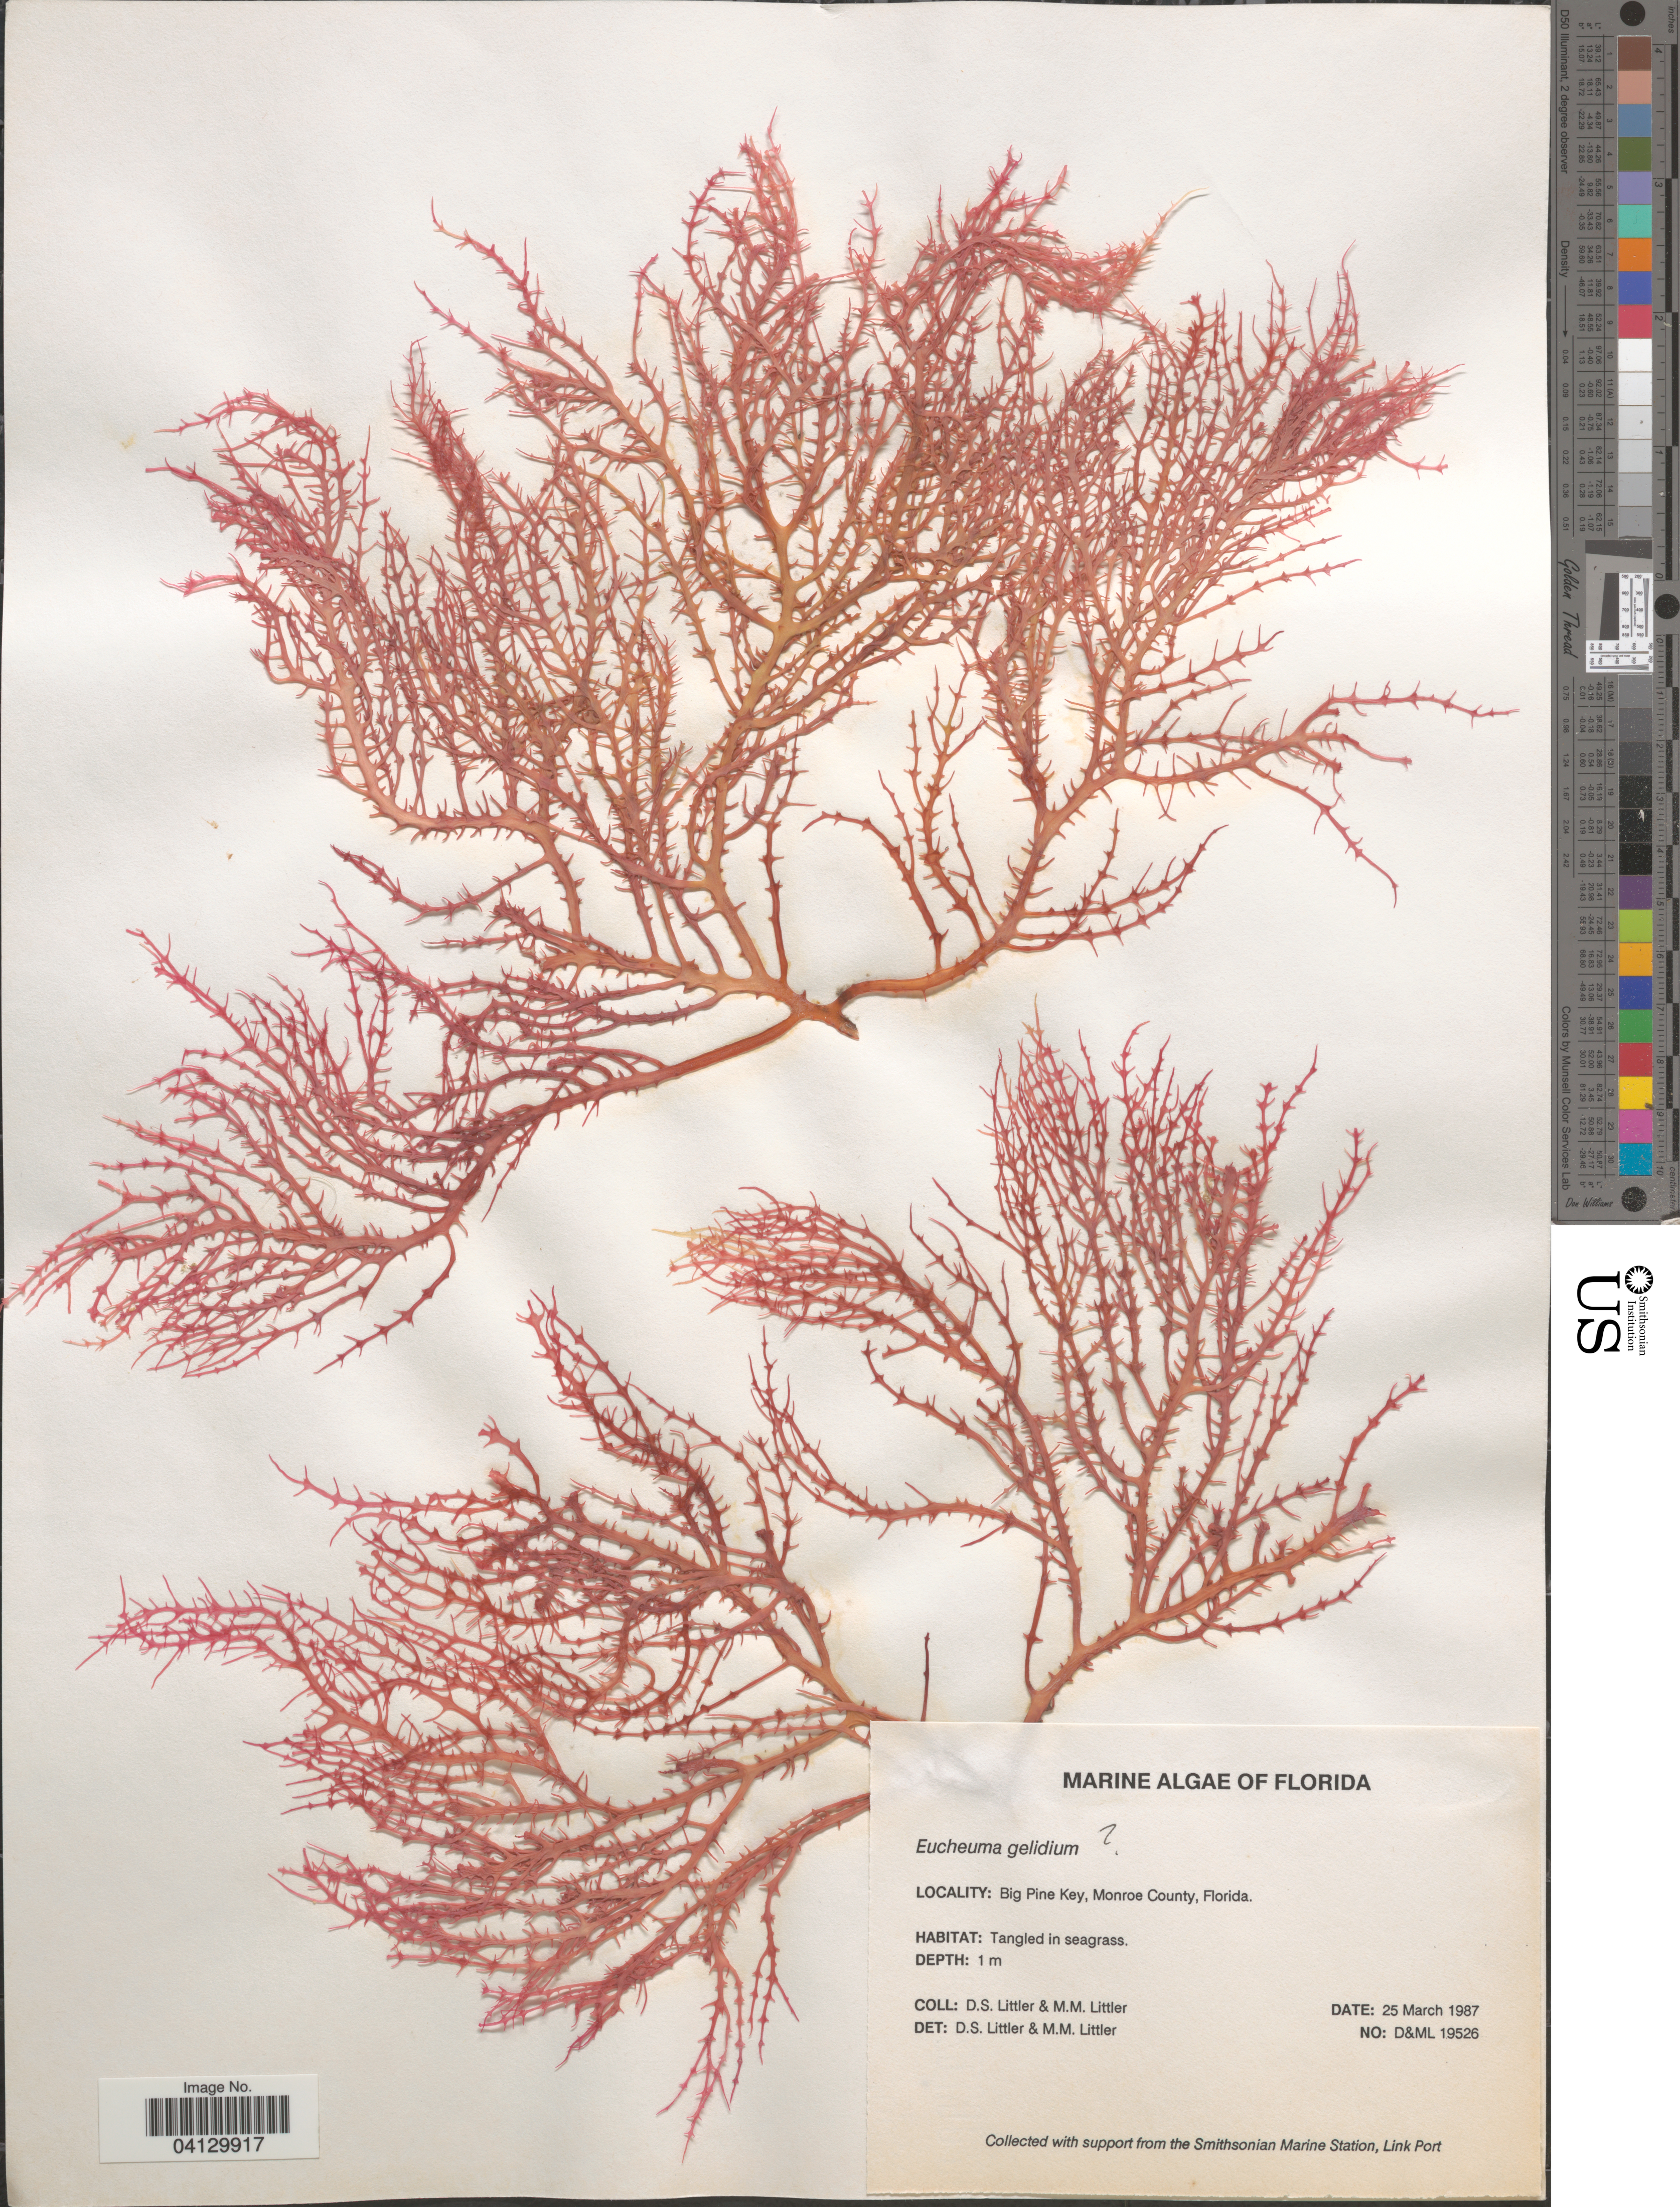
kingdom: Plantae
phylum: Rhodophyta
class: Florideophyceae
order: Gigartinales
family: Solieriaceae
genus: Eucheumatopsis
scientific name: Eucheumatopsis isiformis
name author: (C. Agardh) M.L. Núñez-Resendiz et al.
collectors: D. S. Littler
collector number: D&ML19526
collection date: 1987-03-25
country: United States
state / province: Florida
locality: Big Pine Key, Monroe County.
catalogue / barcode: US 328714